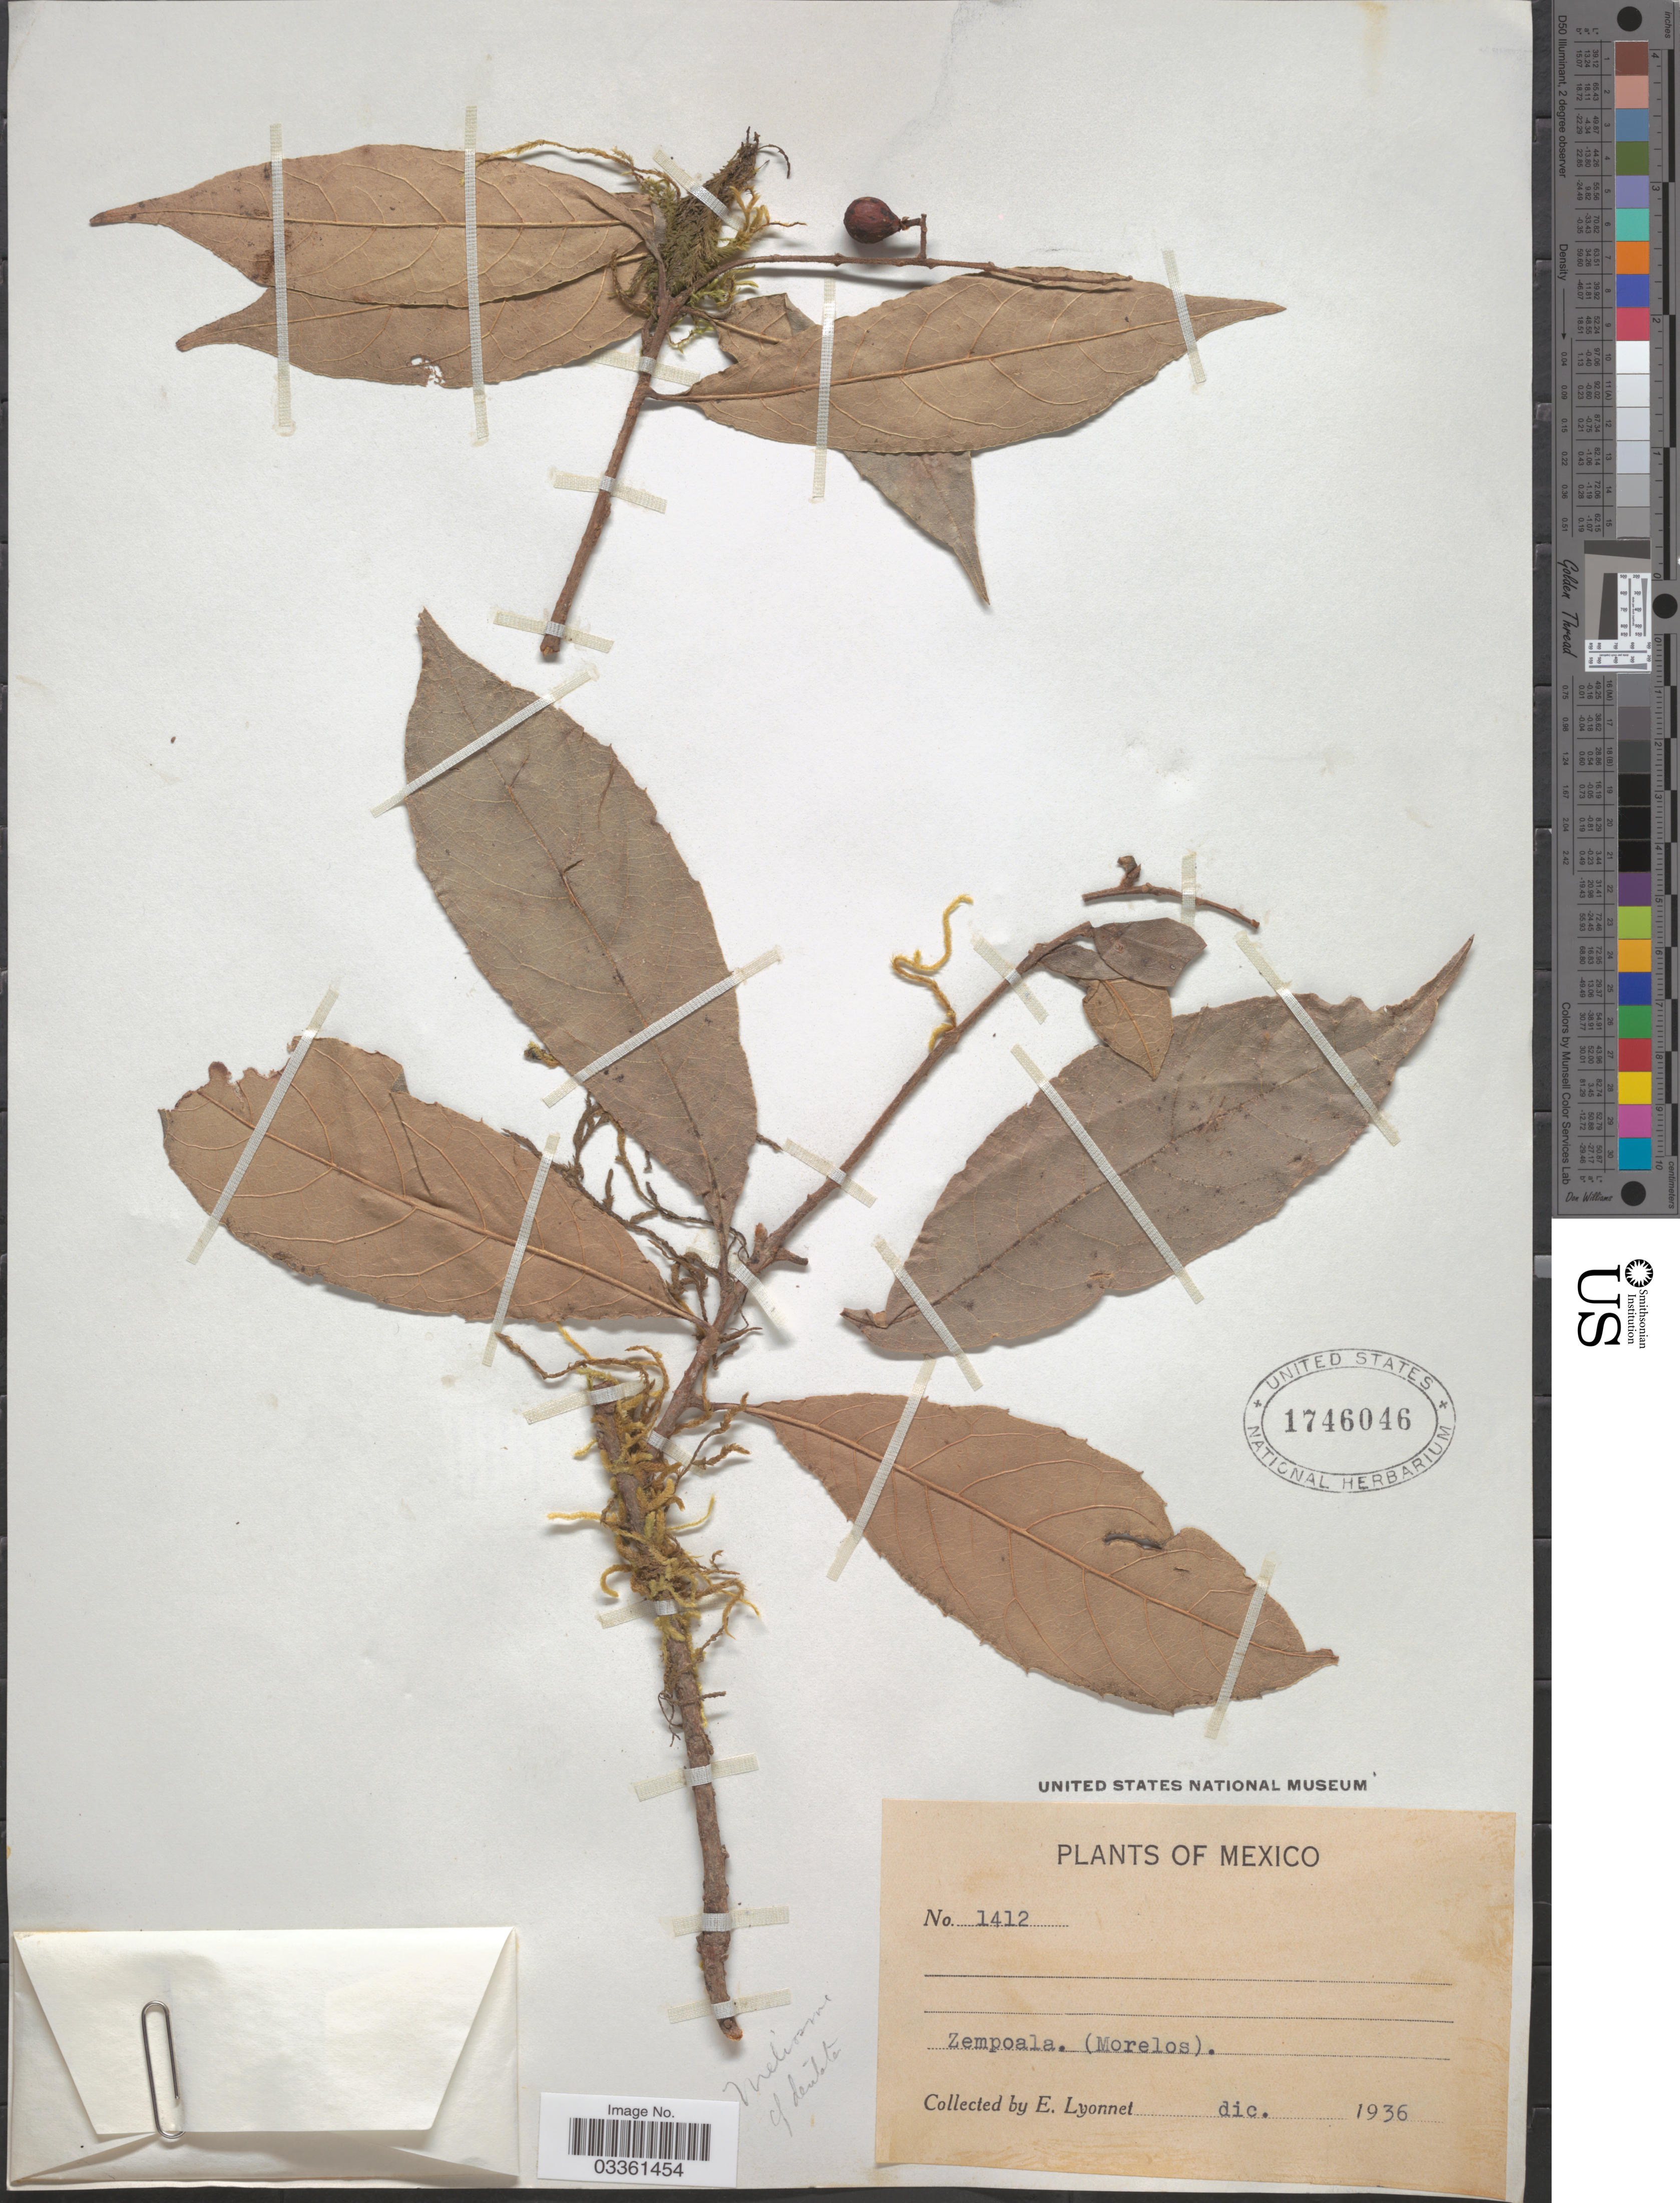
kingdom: Plantae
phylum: Tracheophyta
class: Magnoliopsida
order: Proteales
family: Sabiaceae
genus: Meliosma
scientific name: Meliosma dentata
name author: (Liebm.) Urb.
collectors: E. Lyonnet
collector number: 1412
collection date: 1936-12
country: Mexico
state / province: Morelos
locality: Zempoala.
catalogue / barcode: US 1746046